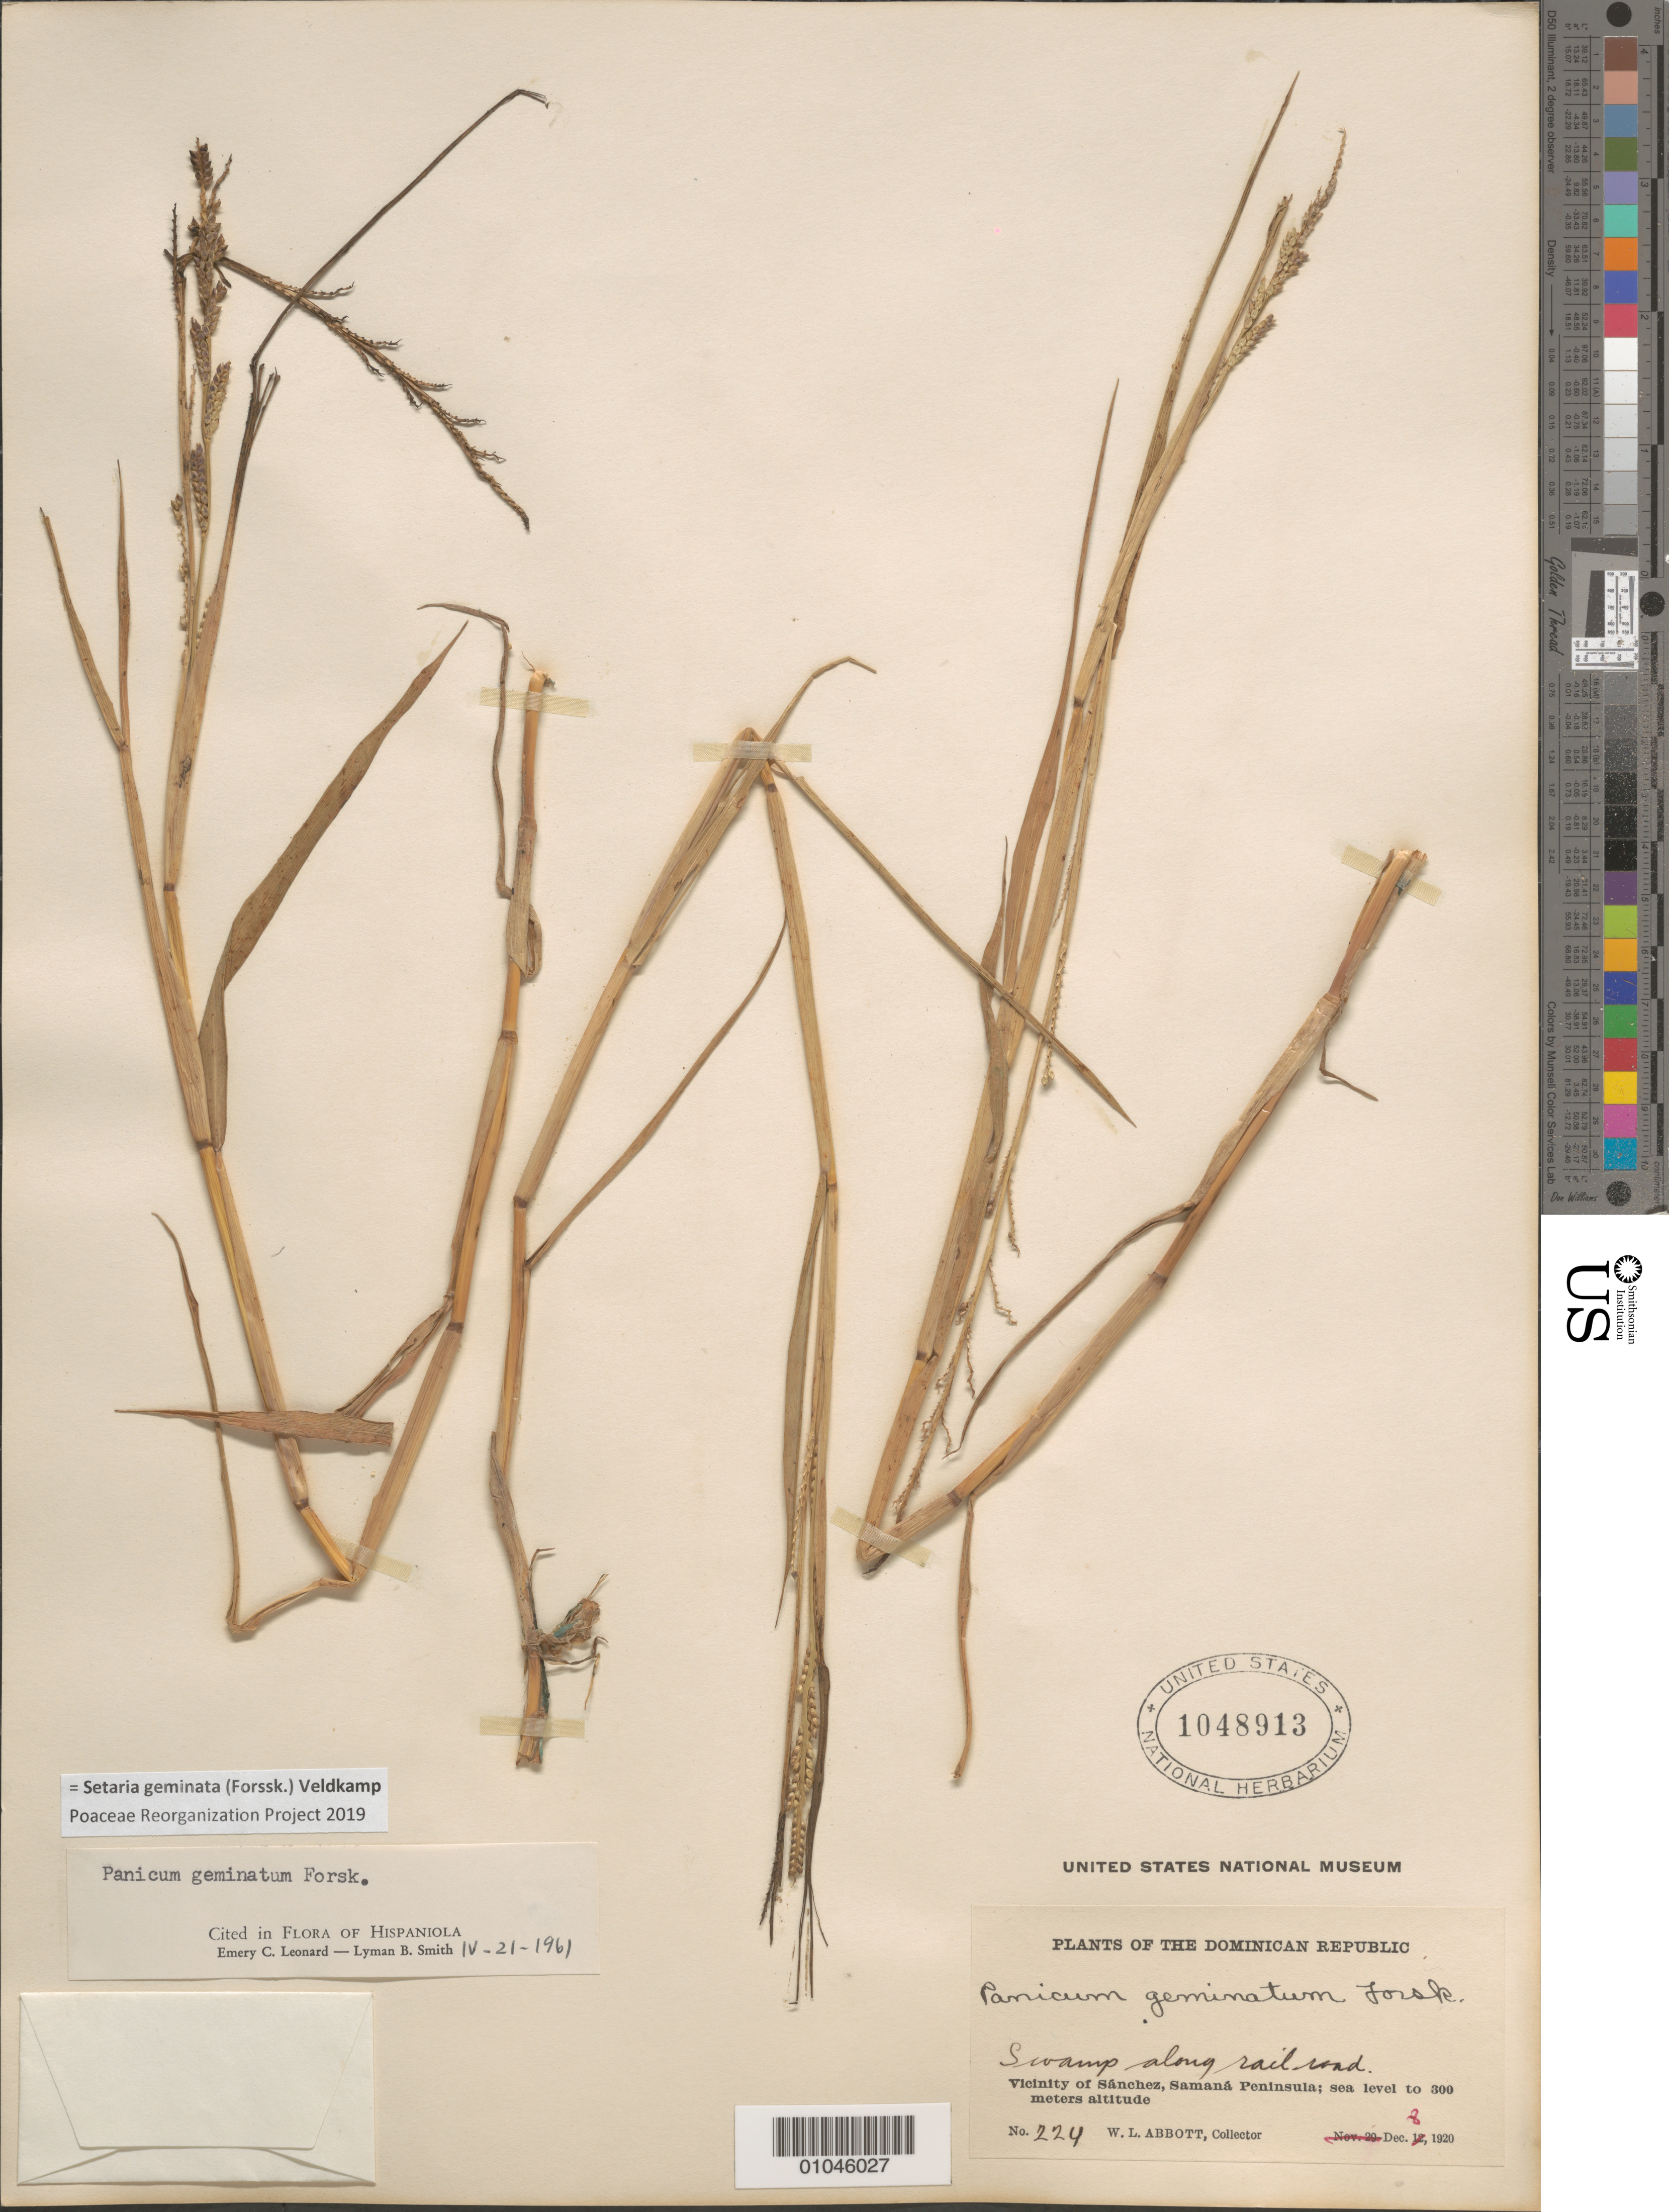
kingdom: Plantae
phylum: Tracheophyta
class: Liliopsida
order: Poales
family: Poaceae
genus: Paspalidium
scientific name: Paspalidium geminatum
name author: (Forssk.) Stapf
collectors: W. L. Abbott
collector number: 224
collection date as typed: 02 Dec 1920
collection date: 1920-12-02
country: Dominican Republic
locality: Swamp along railroad. Vicinity of Sanchez, Samana Peninsula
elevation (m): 0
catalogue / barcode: US 1048913